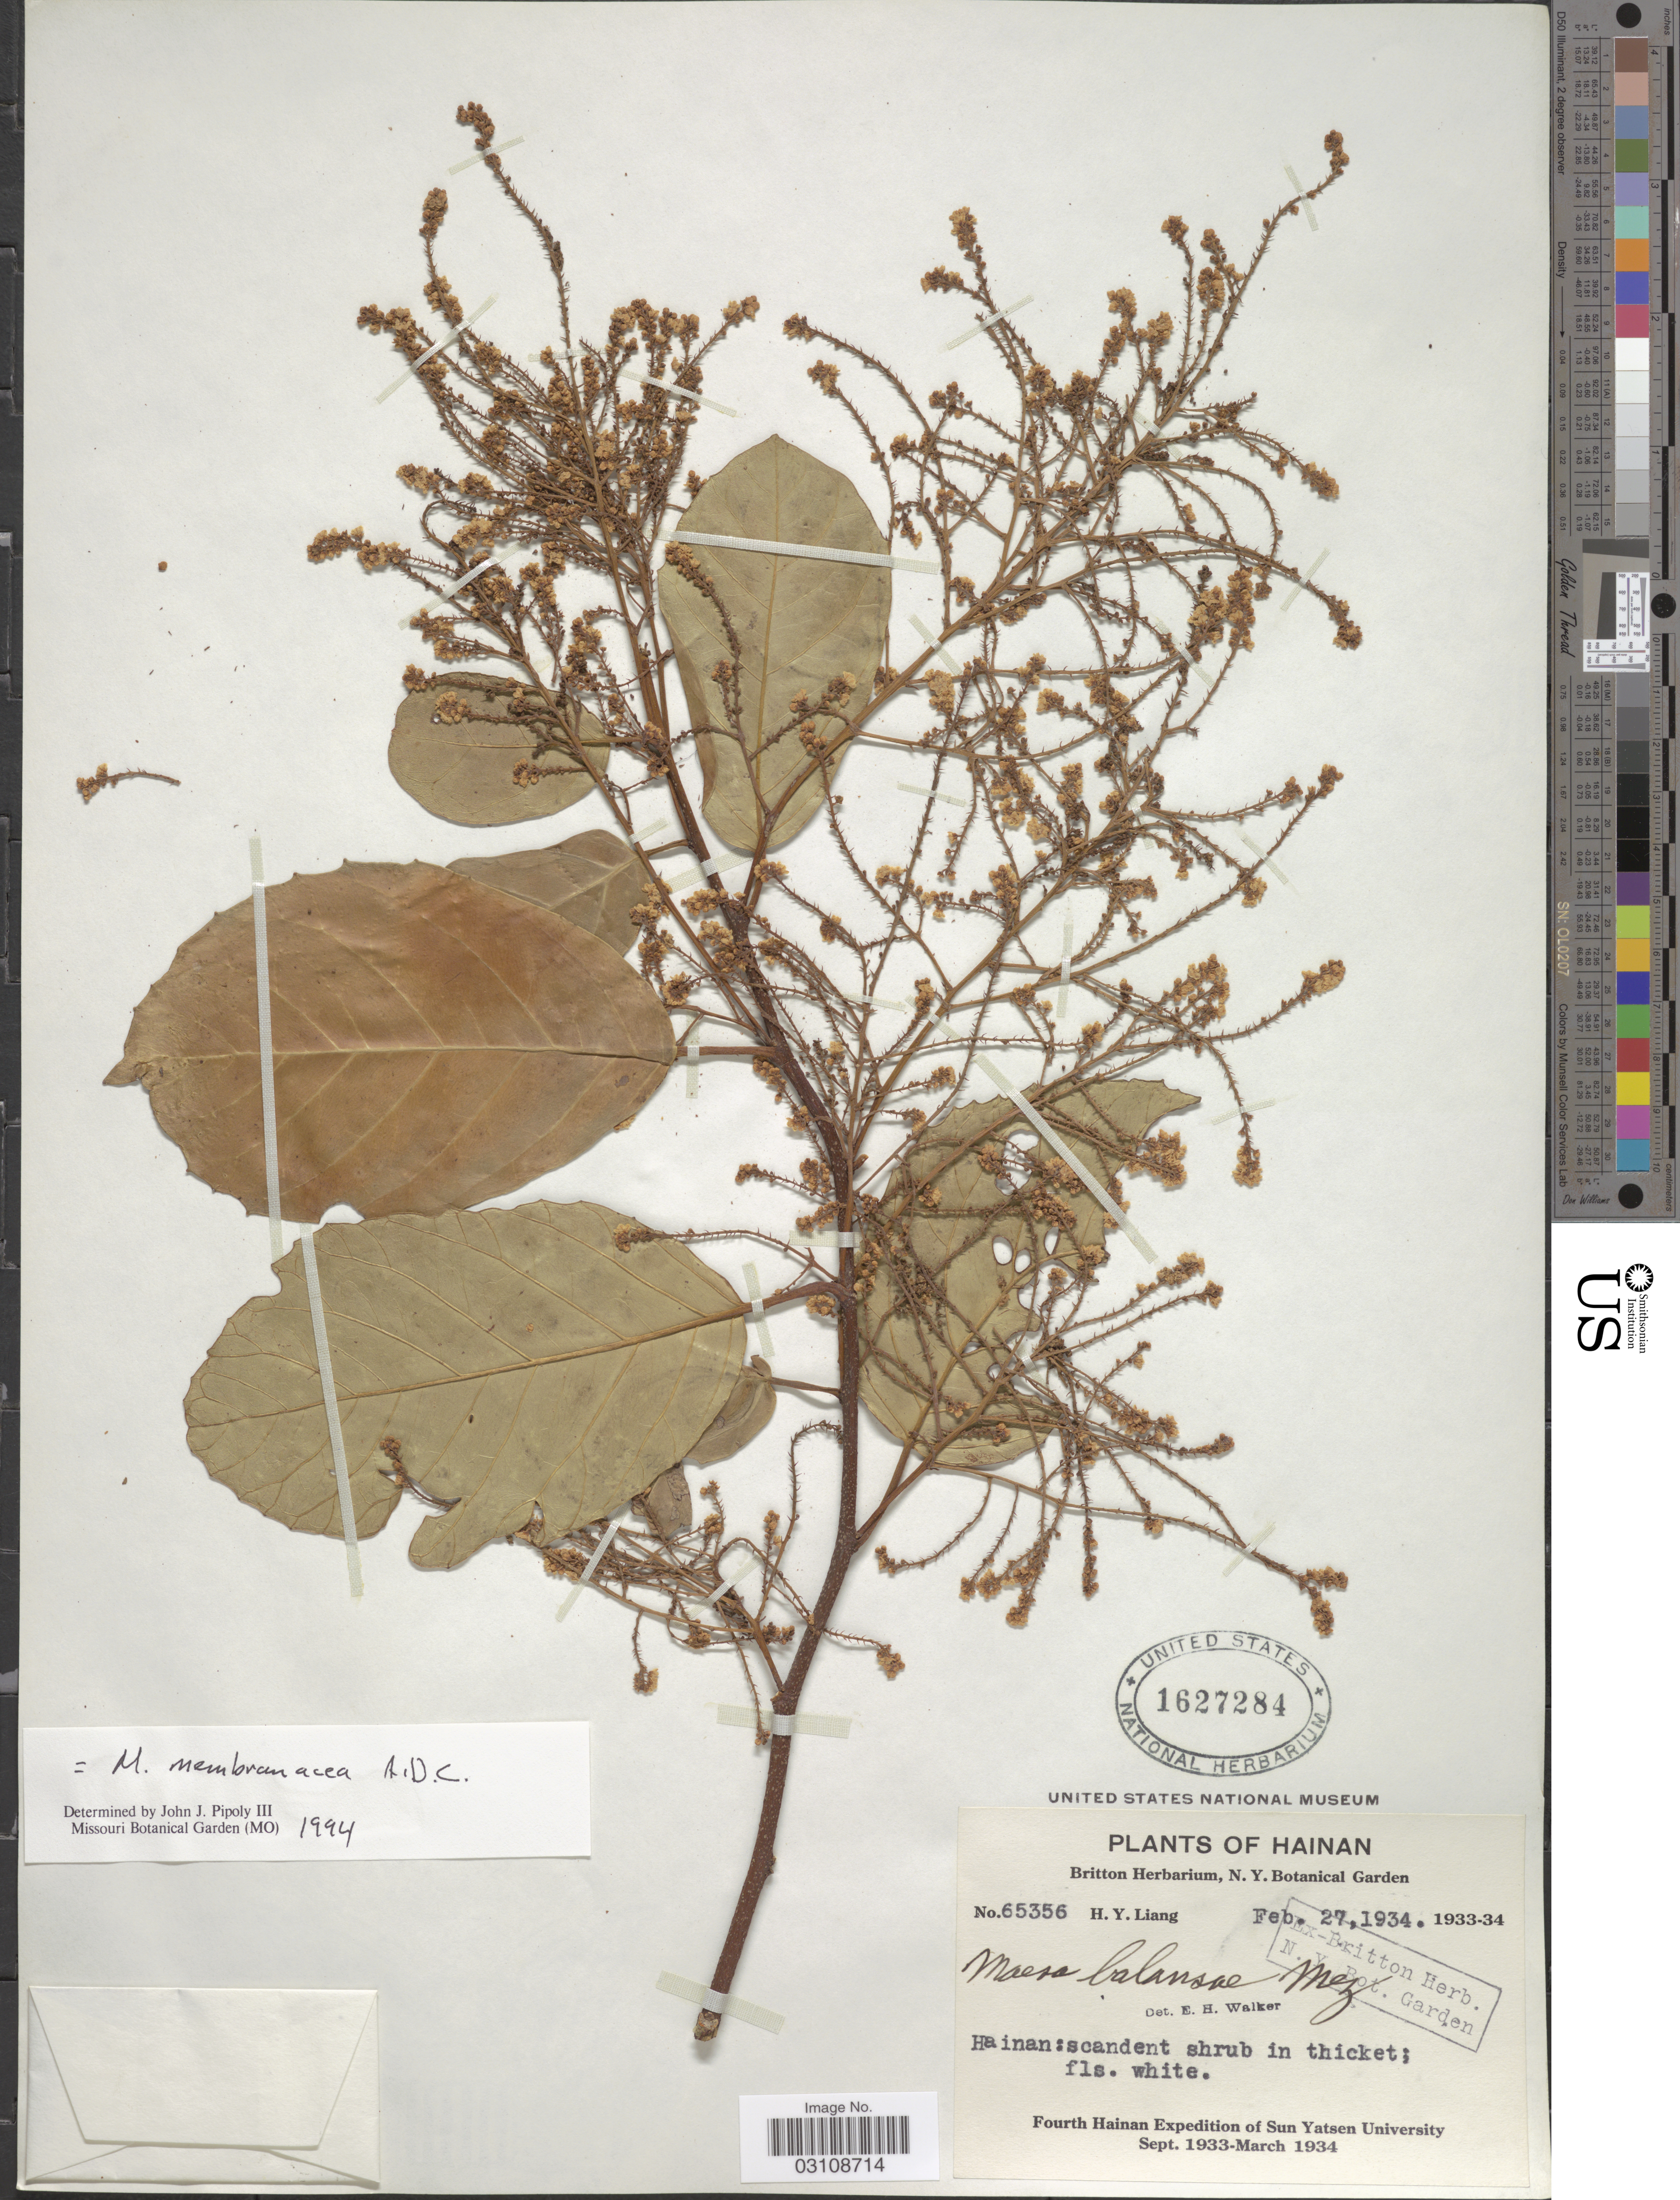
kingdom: Plantae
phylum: Tracheophyta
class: Magnoliopsida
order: Ericales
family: Primulaceae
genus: Maesa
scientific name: Maesa membranacea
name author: A. DC.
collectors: H. Y. Liang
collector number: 65356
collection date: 1934-02-27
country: China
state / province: Hainan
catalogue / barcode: US 1627284